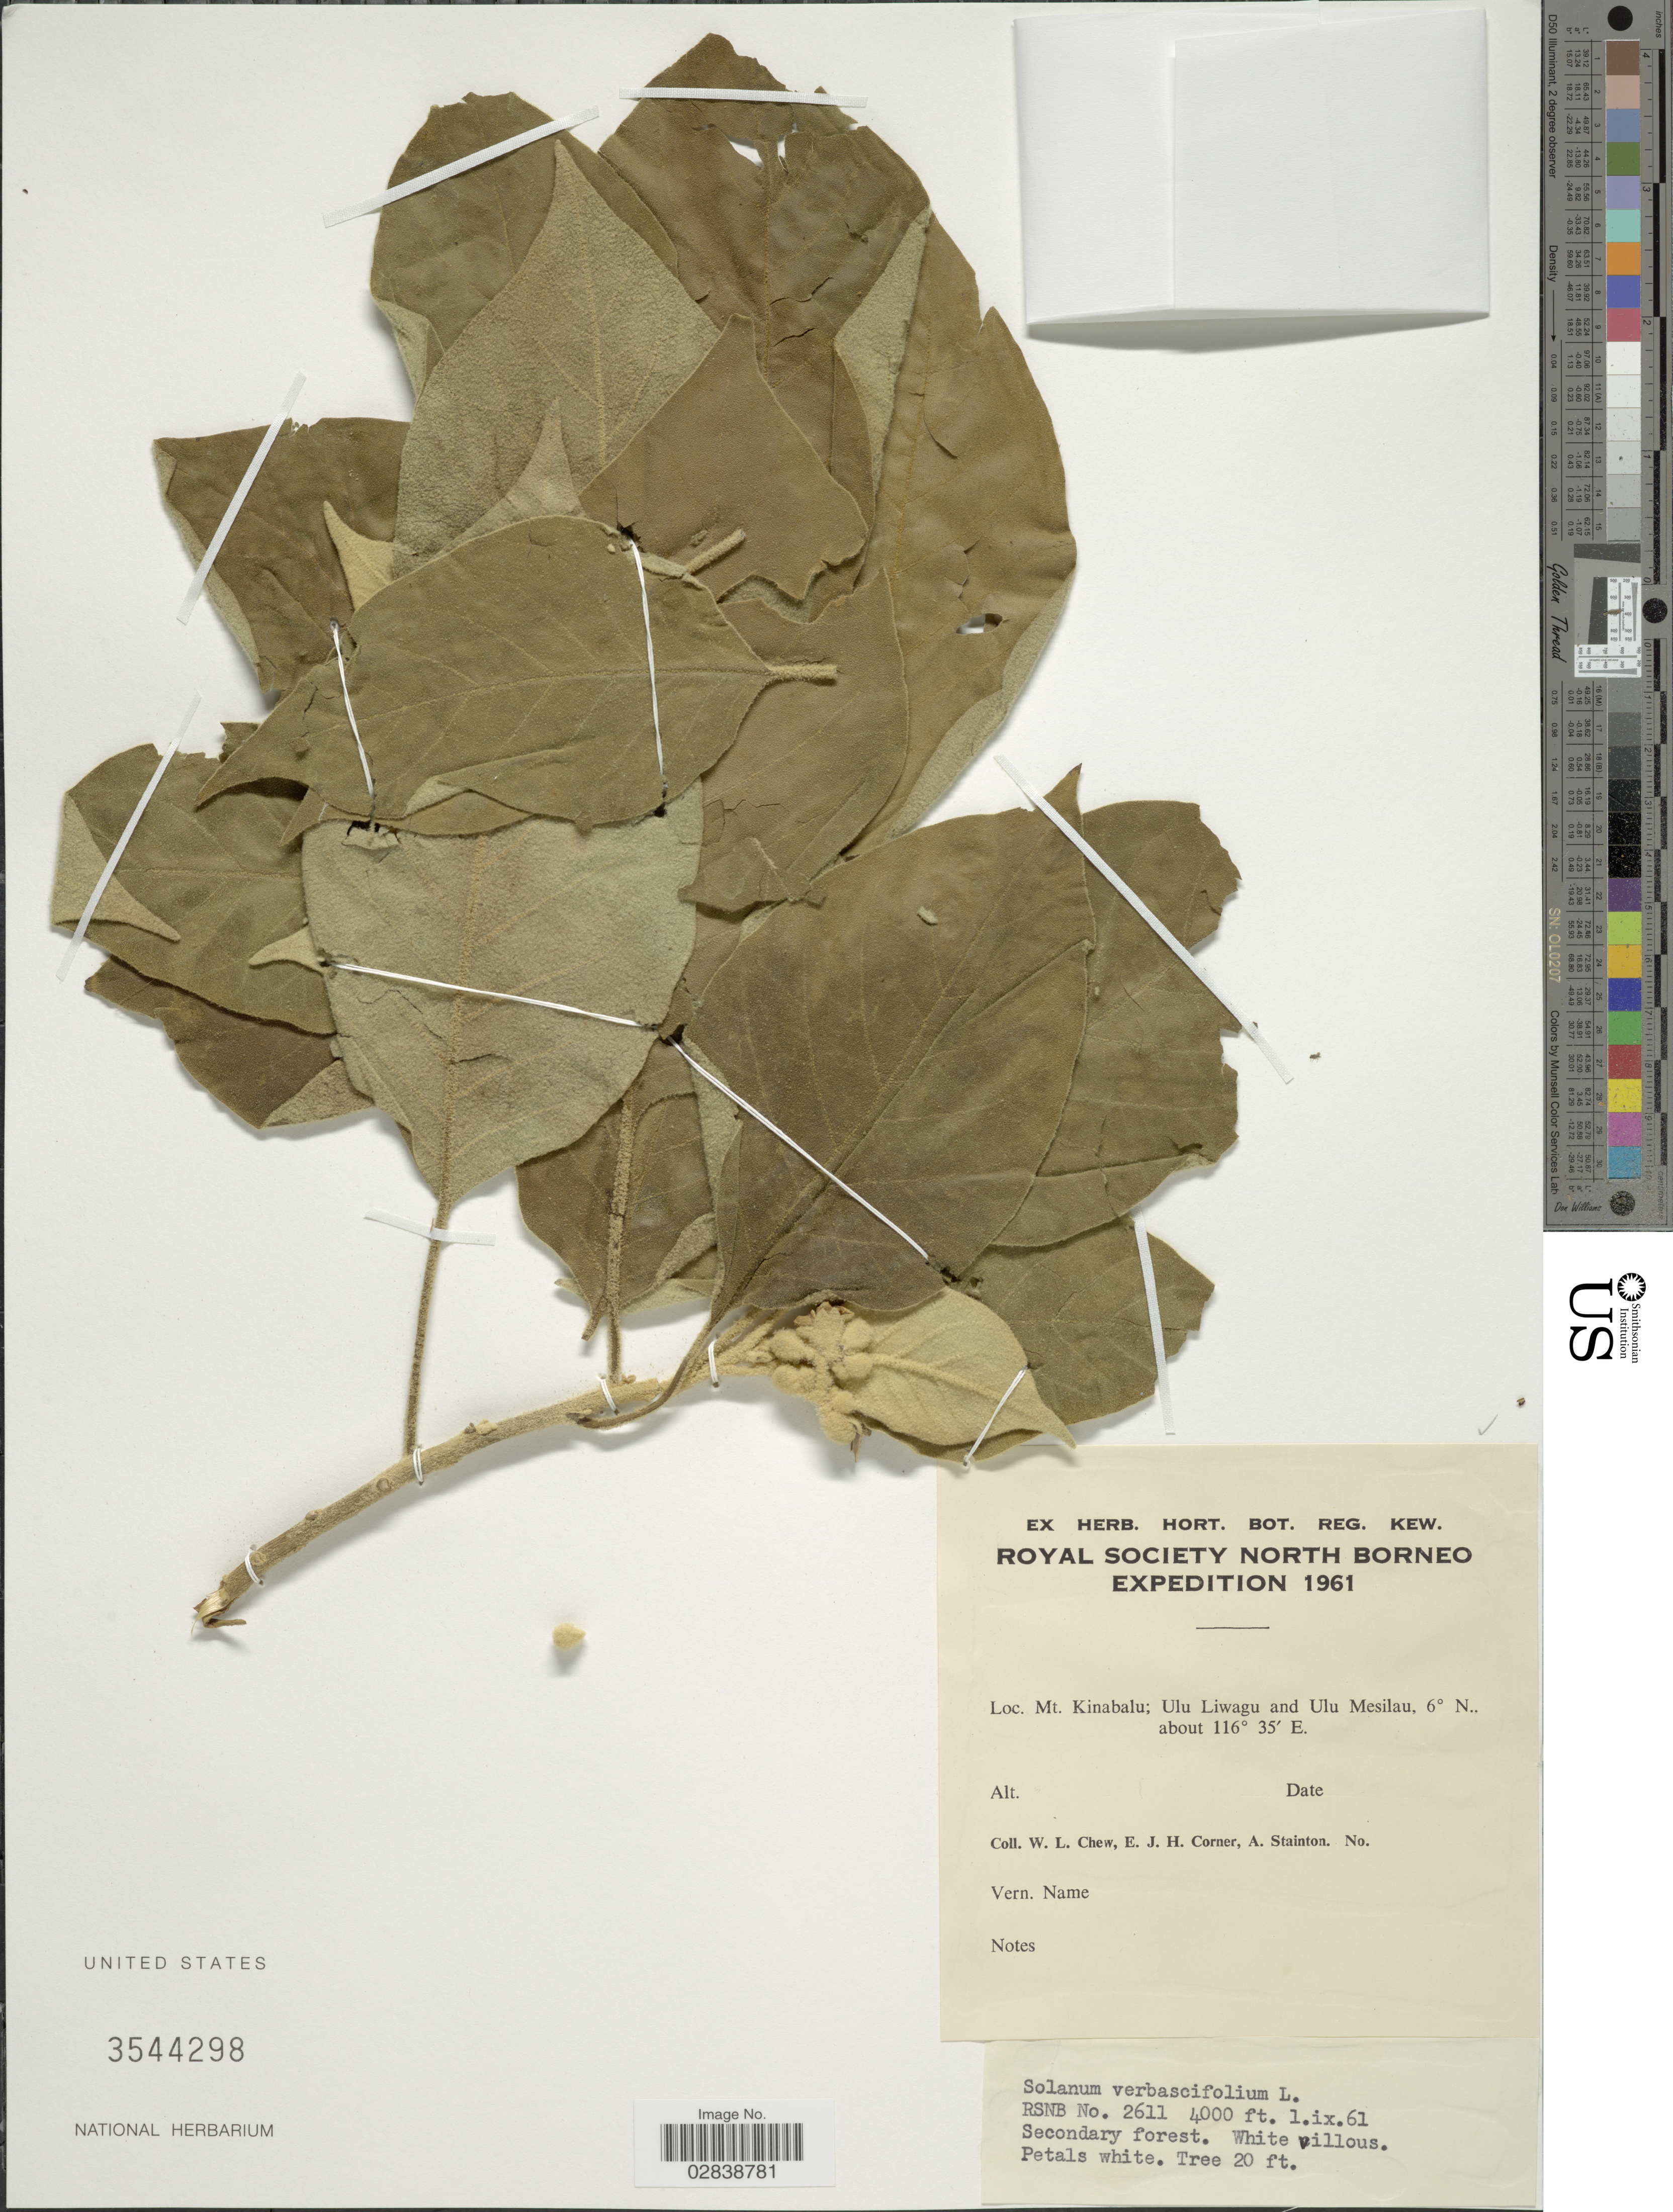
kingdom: Plantae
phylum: Tracheophyta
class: Magnoliopsida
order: Solanales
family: Solanaceae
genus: Solanum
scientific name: Solanum erianthum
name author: D. Don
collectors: W. Chew, E. Corner & A. Stainton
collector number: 2611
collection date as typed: Transcribed d/m/y: 1/9/61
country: Malaysia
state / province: Sabah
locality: North Borneo. Mt. Kinabalu; Ulu Liwagu and Ulu Mesilau.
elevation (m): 1219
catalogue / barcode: US 3544298